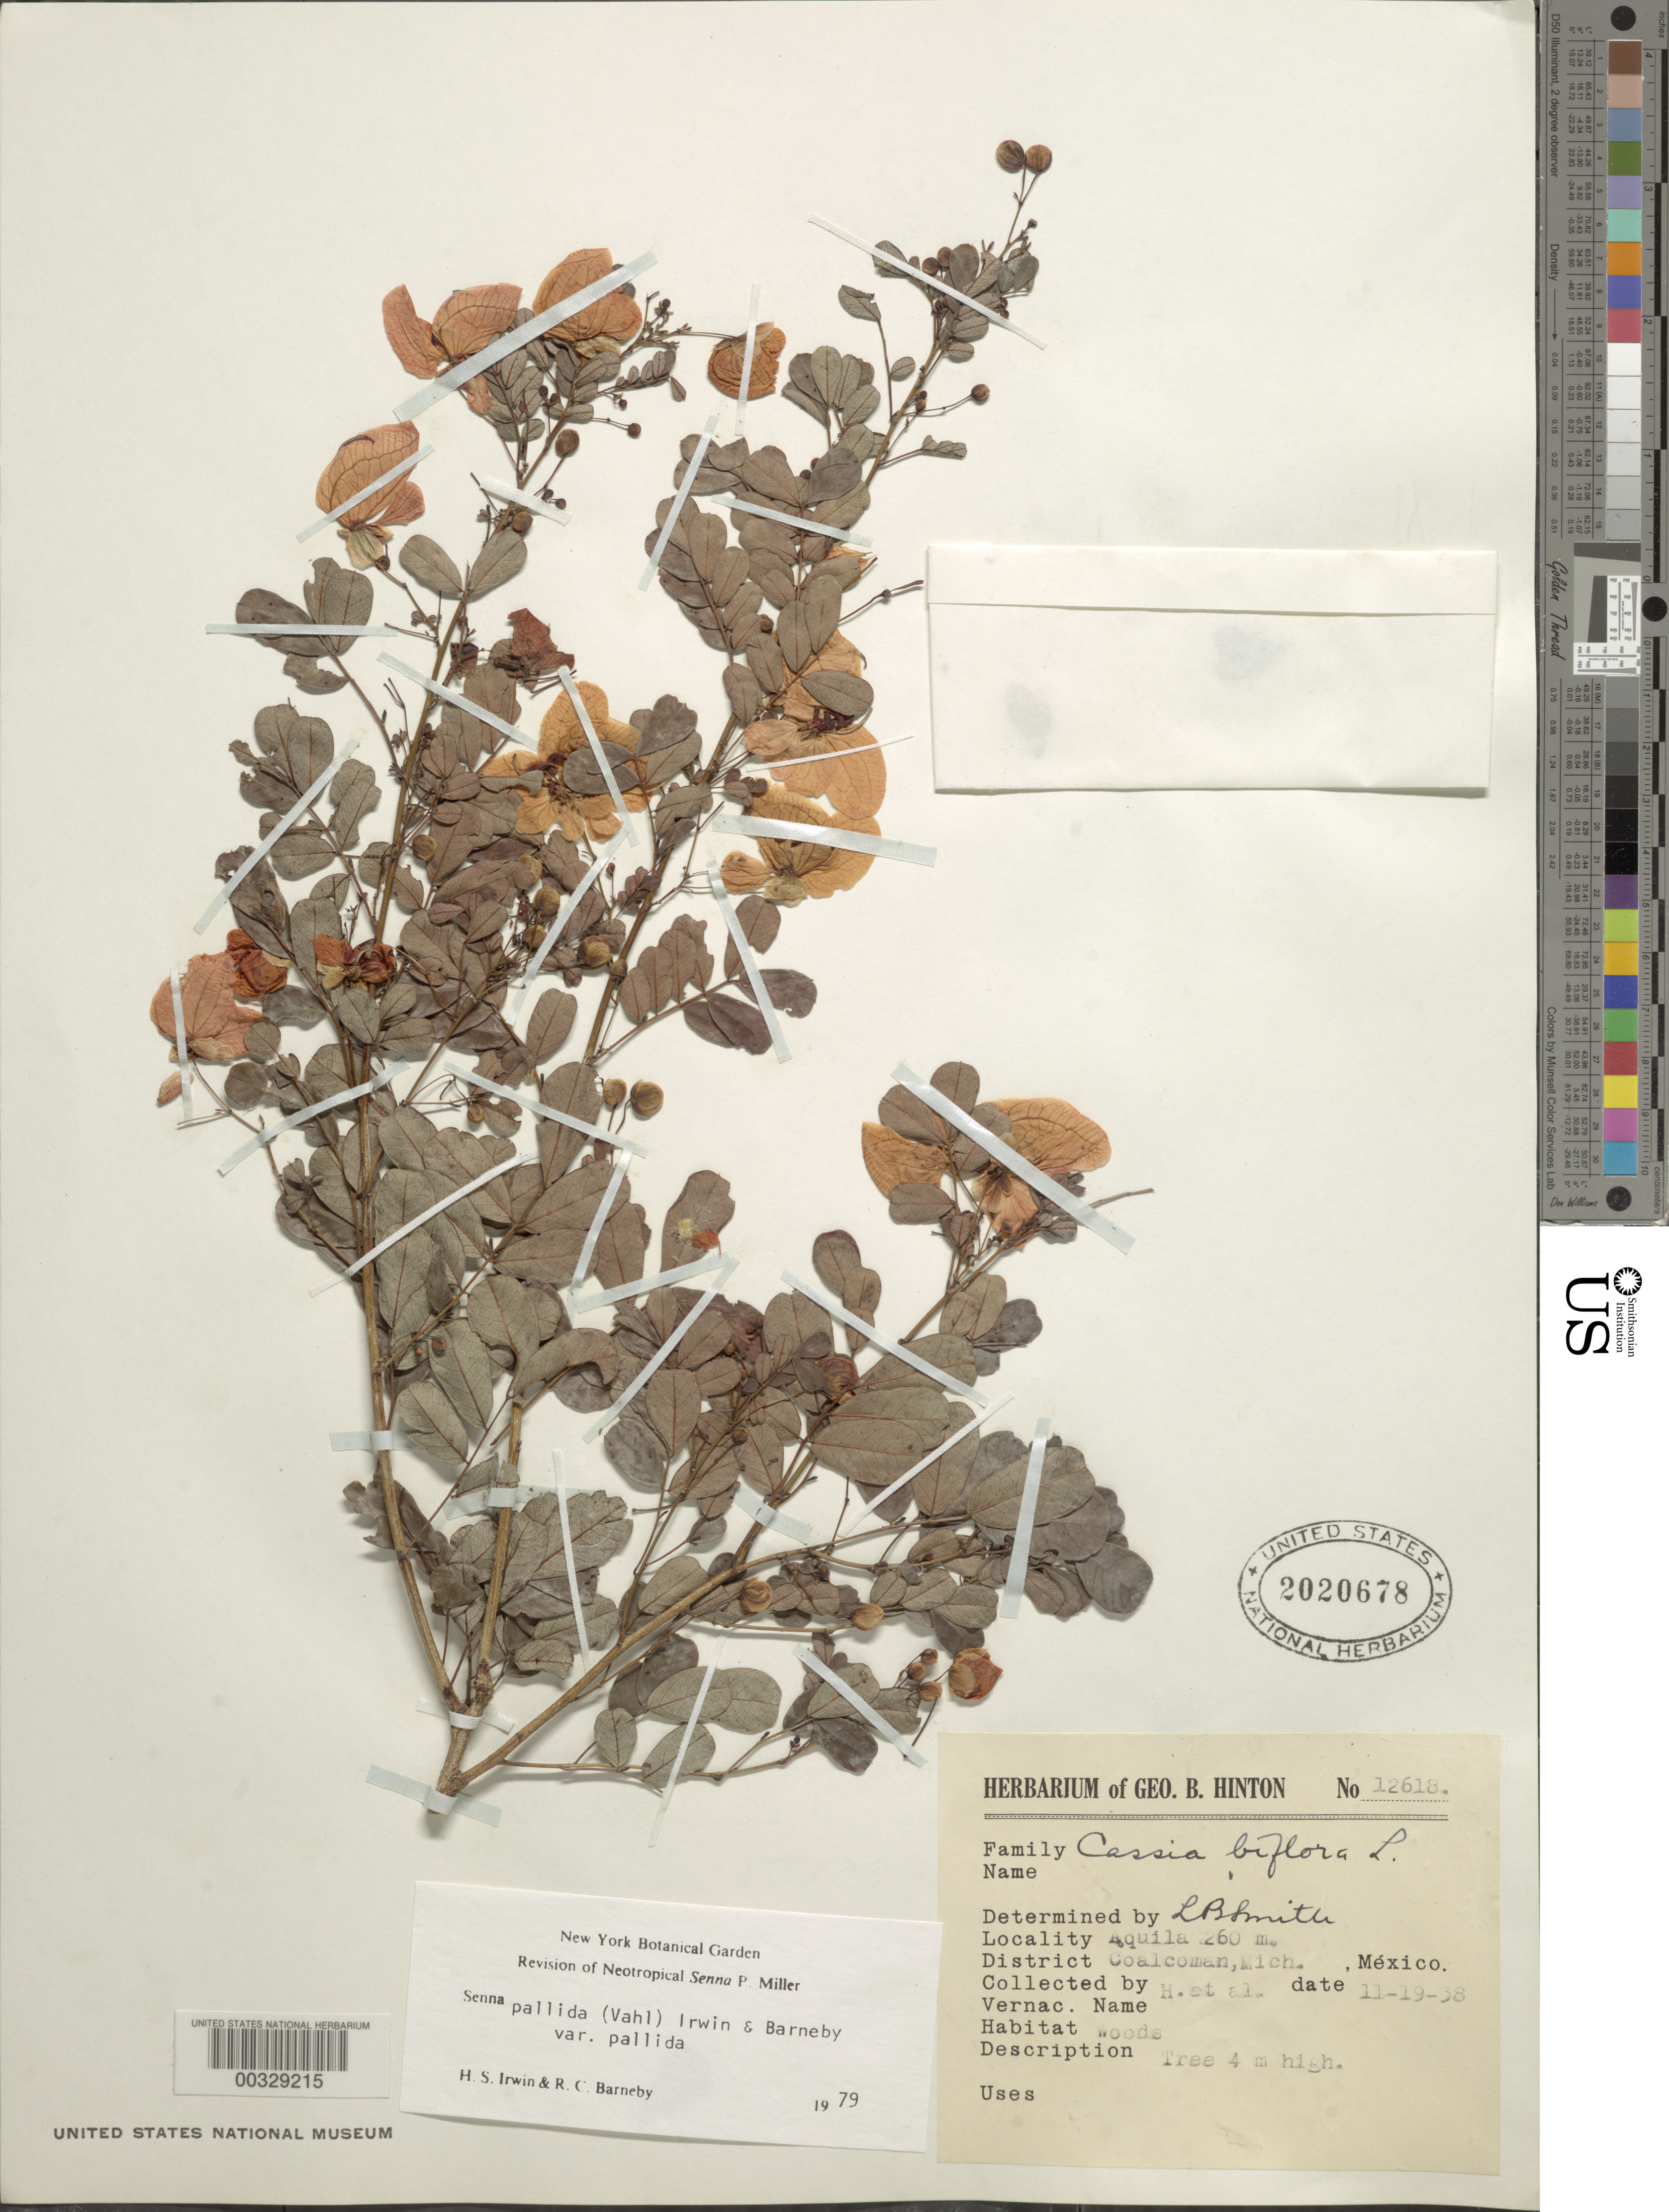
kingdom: Plantae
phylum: Tracheophyta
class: Magnoliopsida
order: Fabales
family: Fabaceae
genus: Senna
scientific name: Senna pallida var. pallida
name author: (Vahl) H.S. Irwin & Barneby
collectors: G. B. Hinton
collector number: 12618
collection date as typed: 19 Nov 1938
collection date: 1938-11-19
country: Mexico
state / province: Michoacán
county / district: Coalcomán De Vazquez Pallares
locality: Coalcomán Mun. (?), Aquila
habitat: Woods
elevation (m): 260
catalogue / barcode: US 2020678